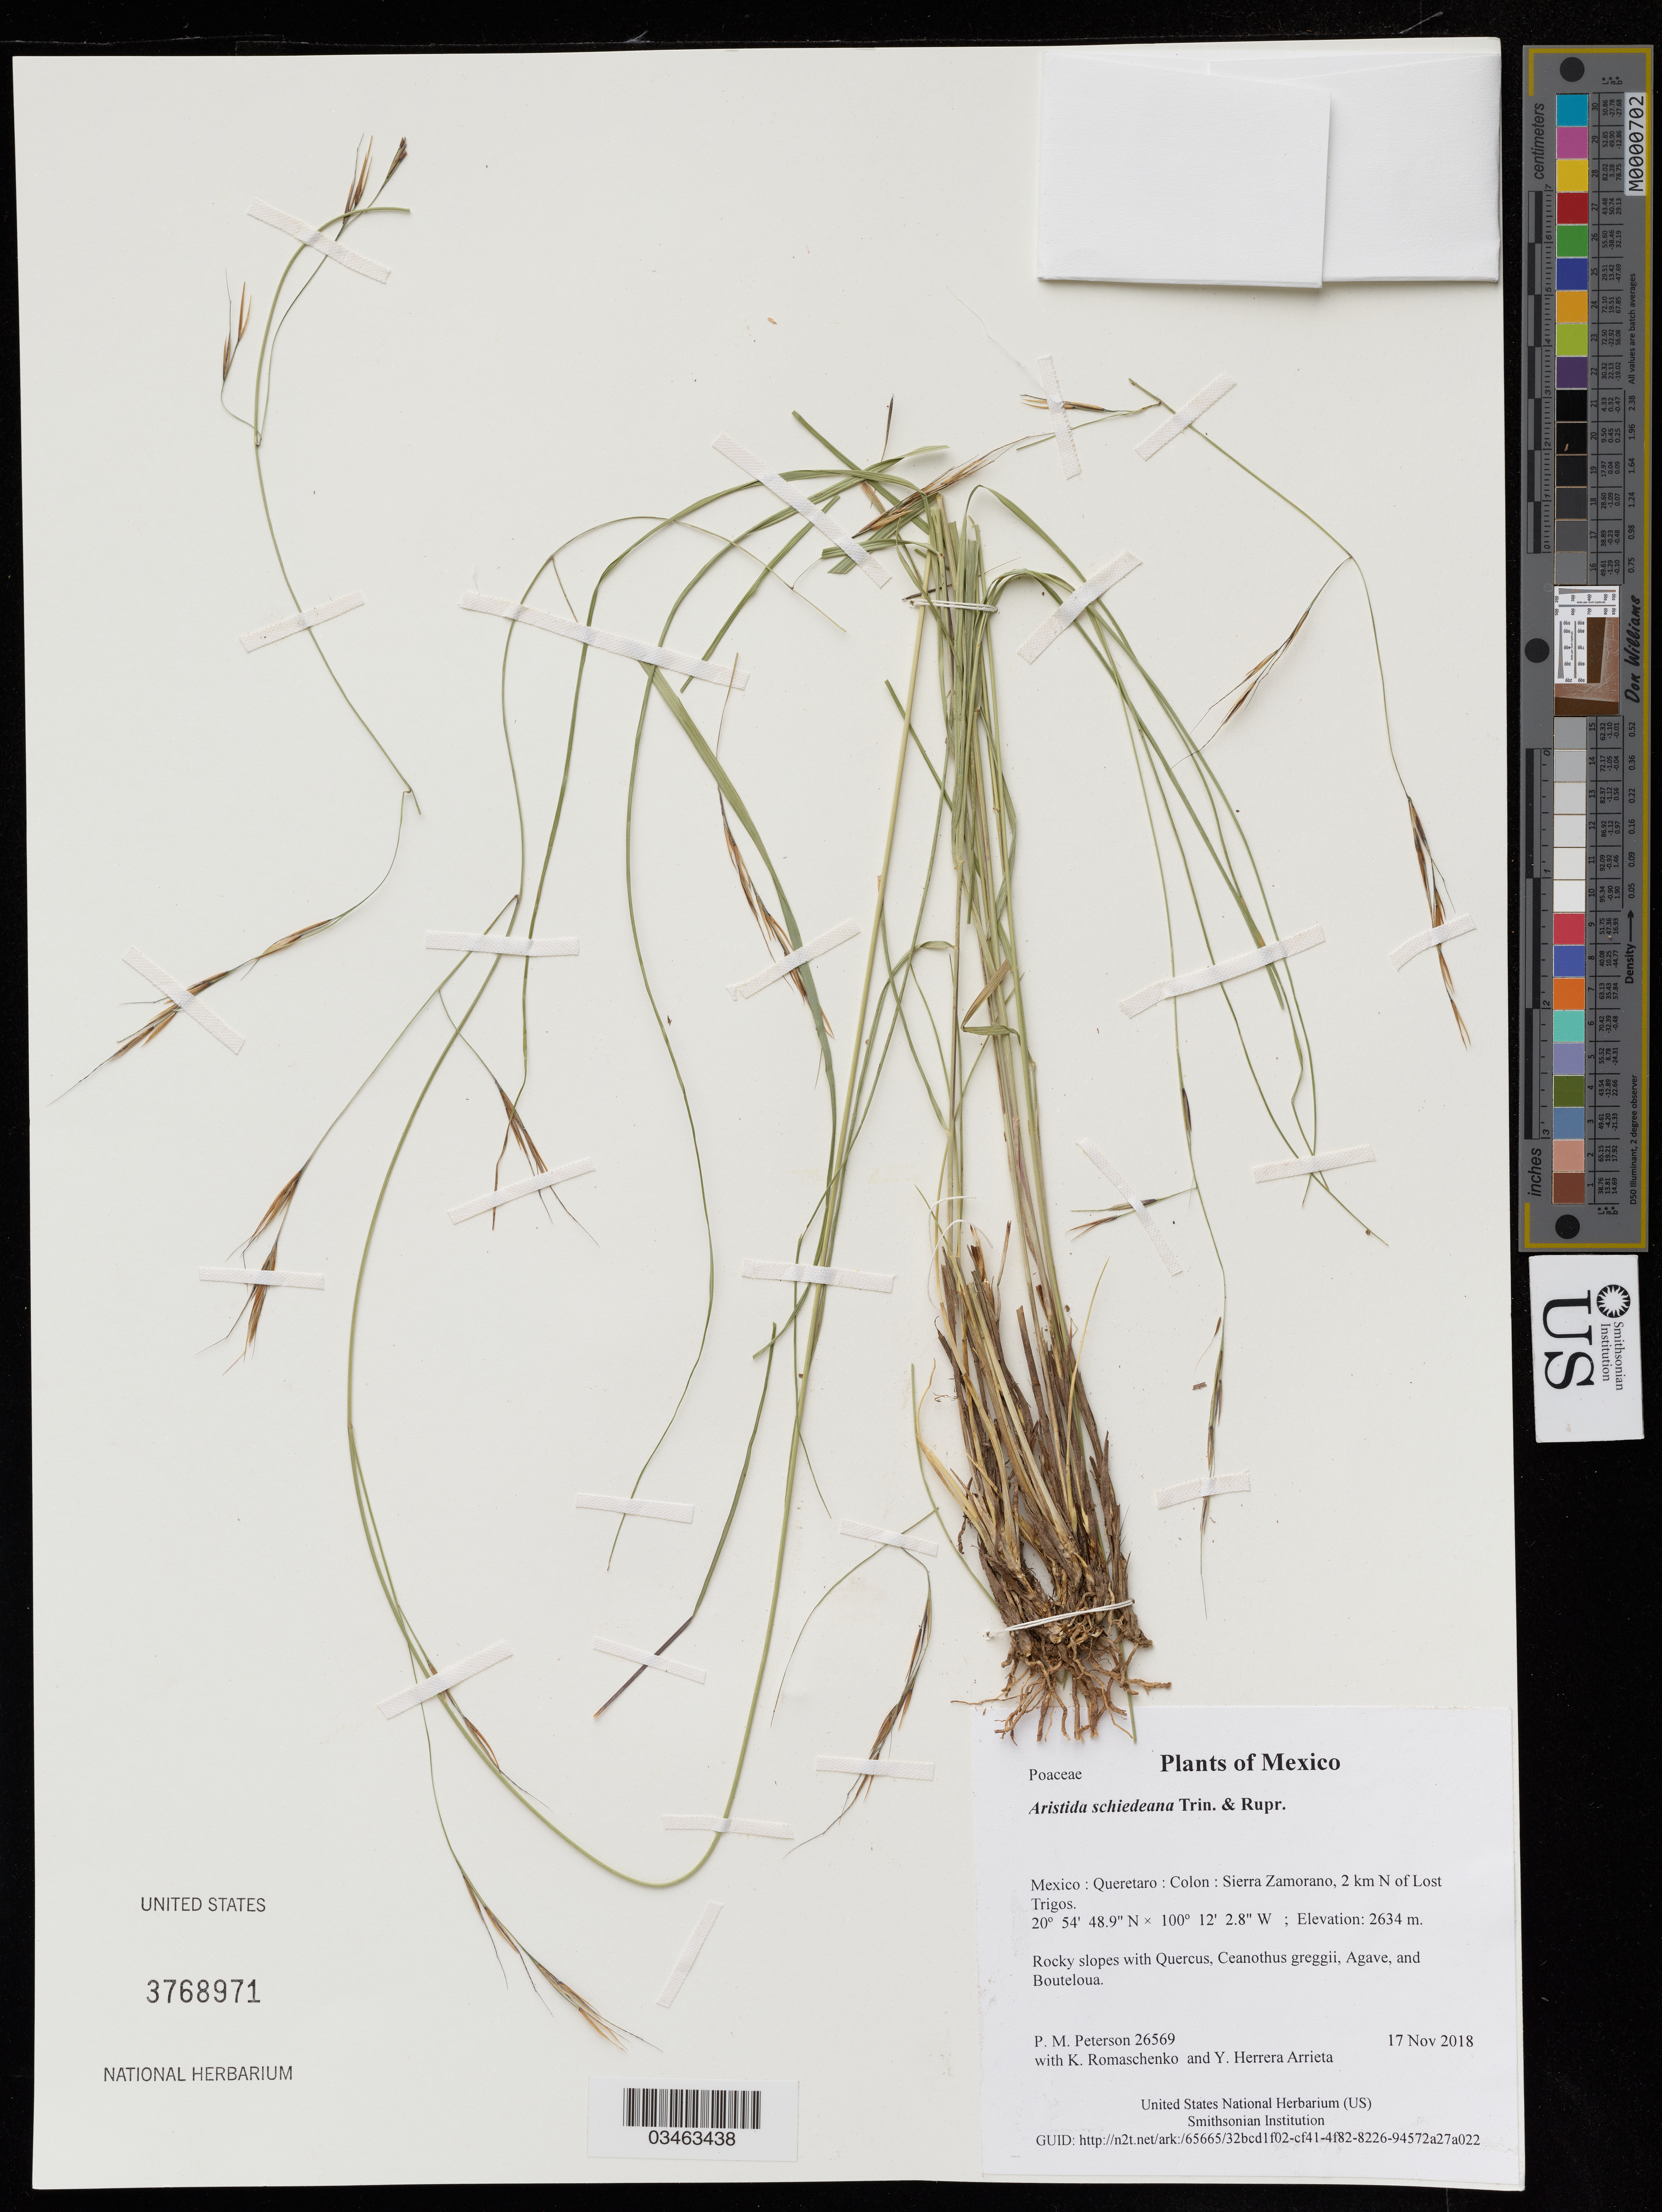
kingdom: Plantae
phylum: Tracheophyta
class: Liliopsida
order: Poales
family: Poaceae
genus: Aristida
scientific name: Aristida schiedeana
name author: Trin. & Rupr.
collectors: P. M. Peterson, K. Romaschenko & Y. Herrera Arrieta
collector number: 26569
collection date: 2018-11-17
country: Mexico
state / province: Queretaro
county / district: Colon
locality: Sierra Zamorano, 2 km N of Lost Trigos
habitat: Rocky slopes with Quercus, Ceanothus greggii, Agave, and Bouteloua.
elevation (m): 2634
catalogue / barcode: US 3768971